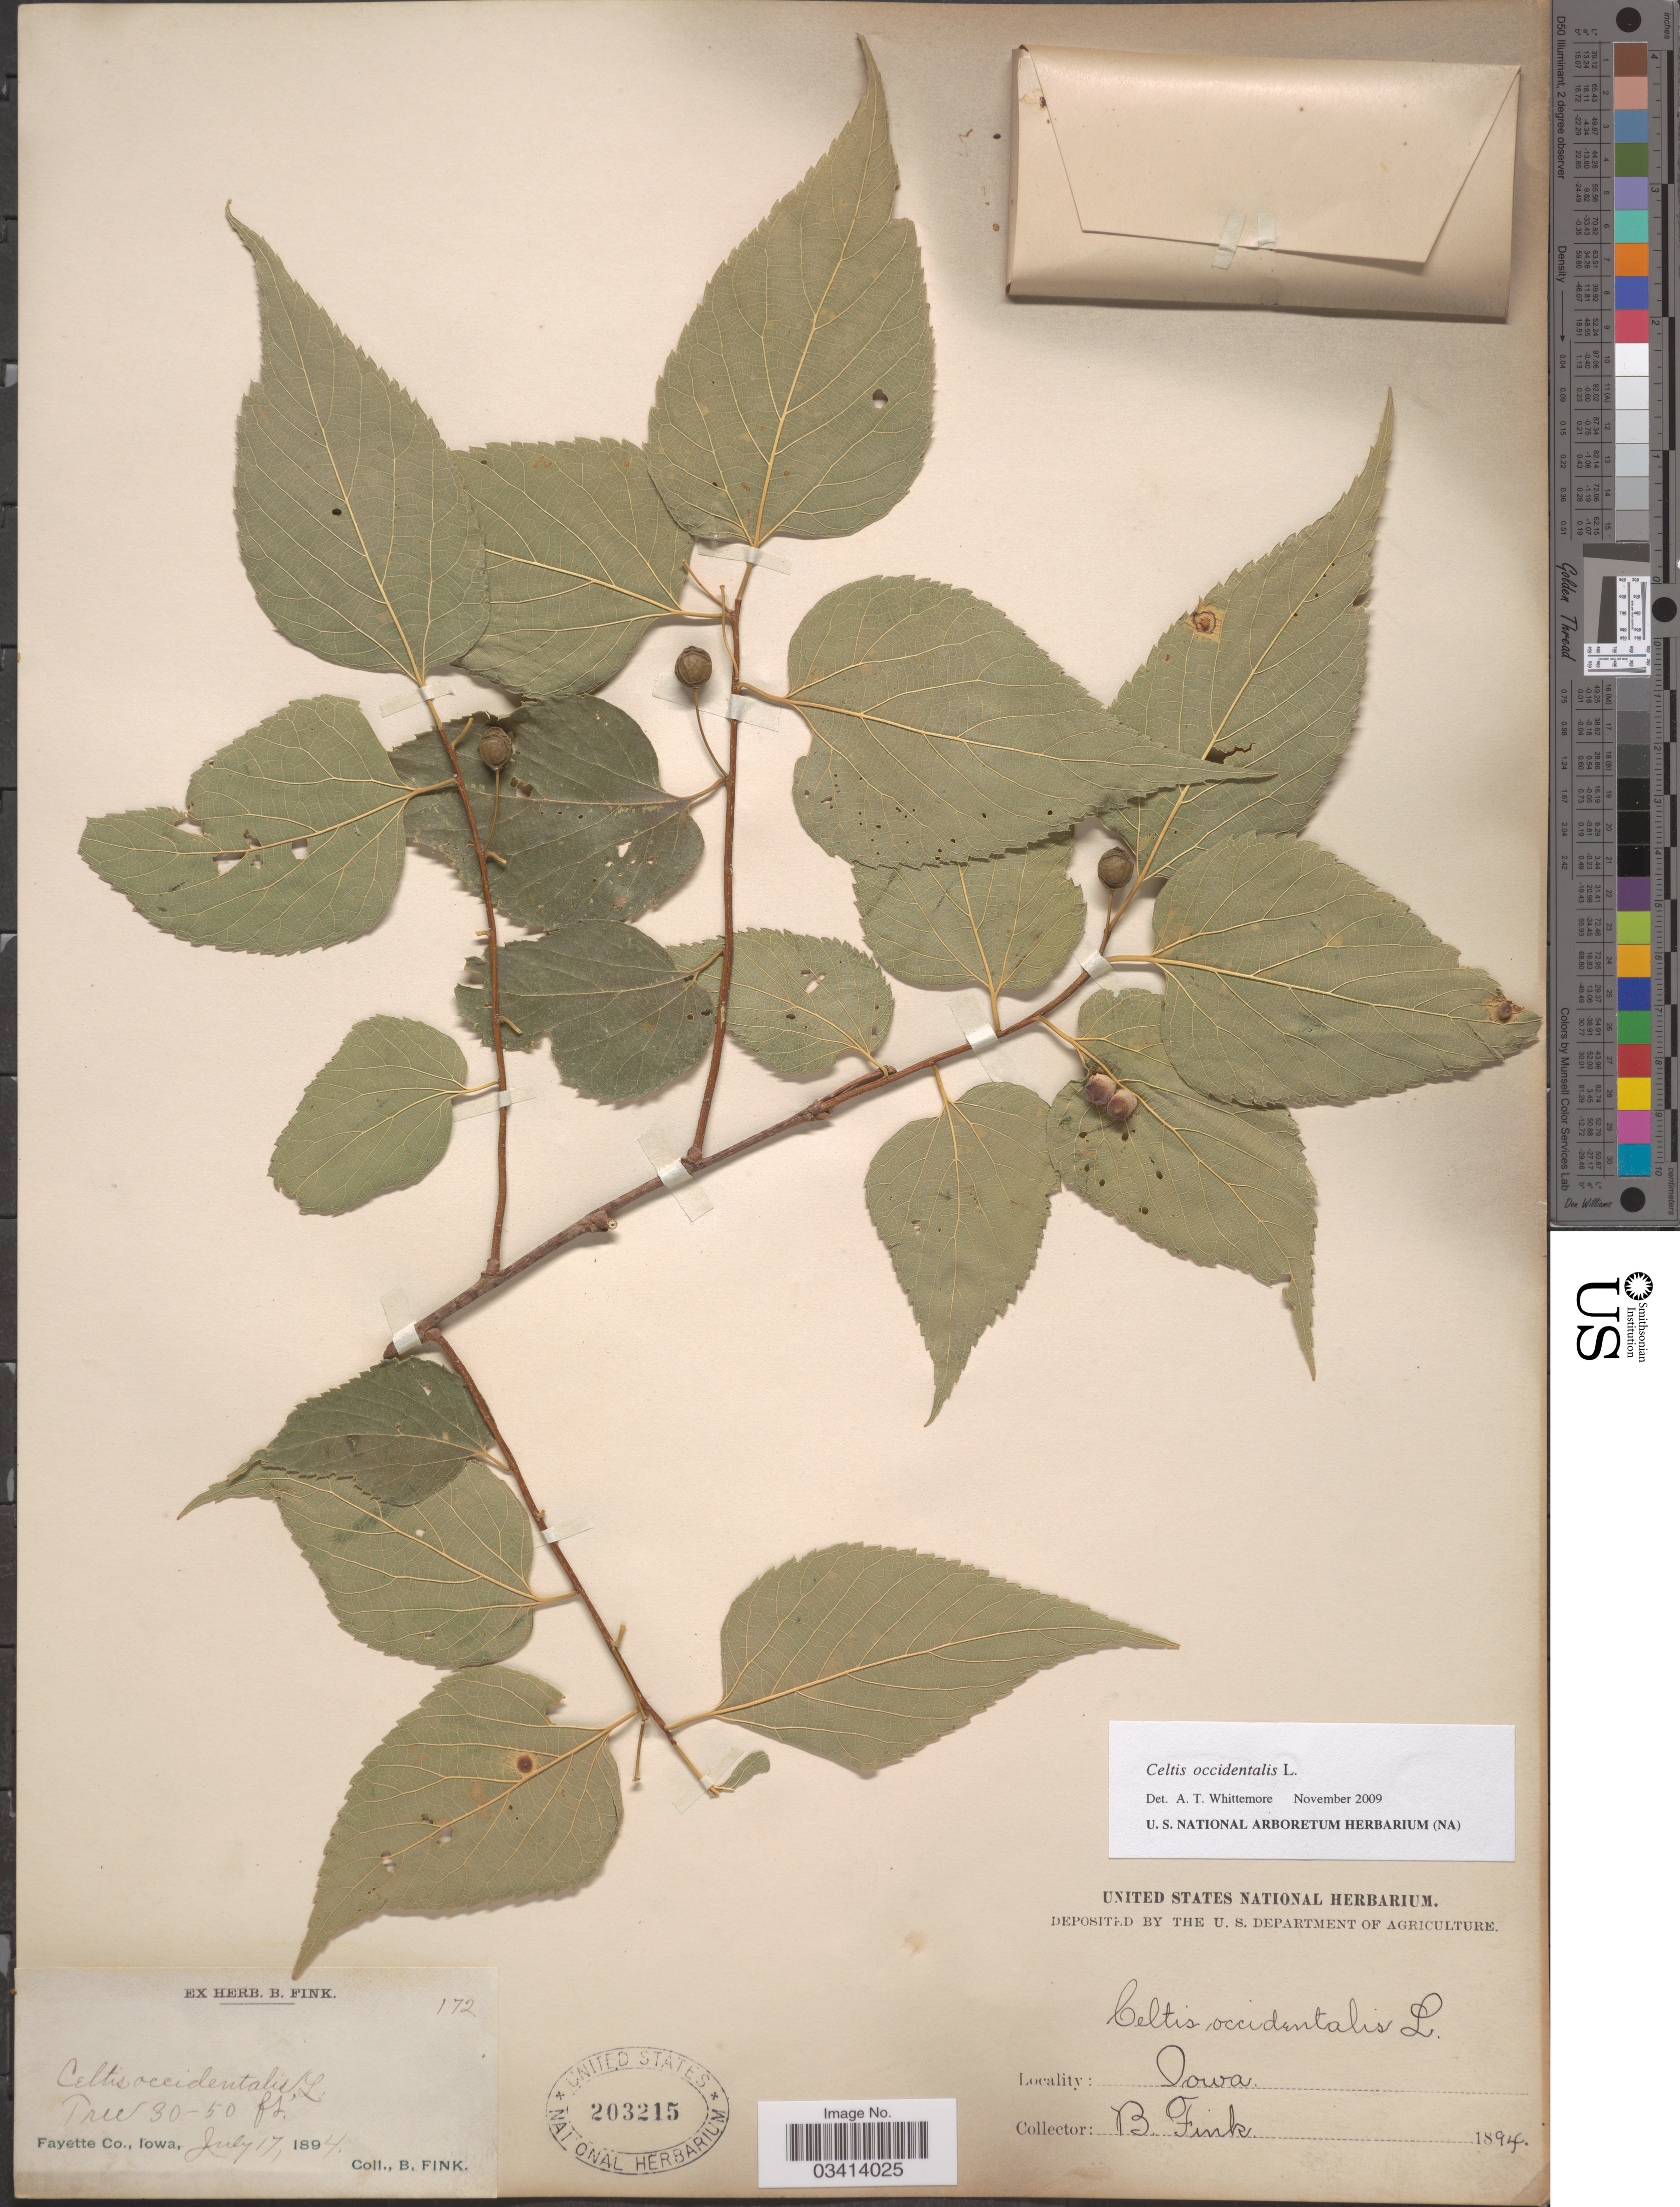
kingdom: Plantae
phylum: Tracheophyta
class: Magnoliopsida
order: Rosales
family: Cannabaceae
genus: Celtis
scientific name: Celtis occidentalis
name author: L.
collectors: B. Fink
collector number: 172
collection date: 1894-07-17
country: United States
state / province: Iowa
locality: Fayette Co.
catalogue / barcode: US 203215